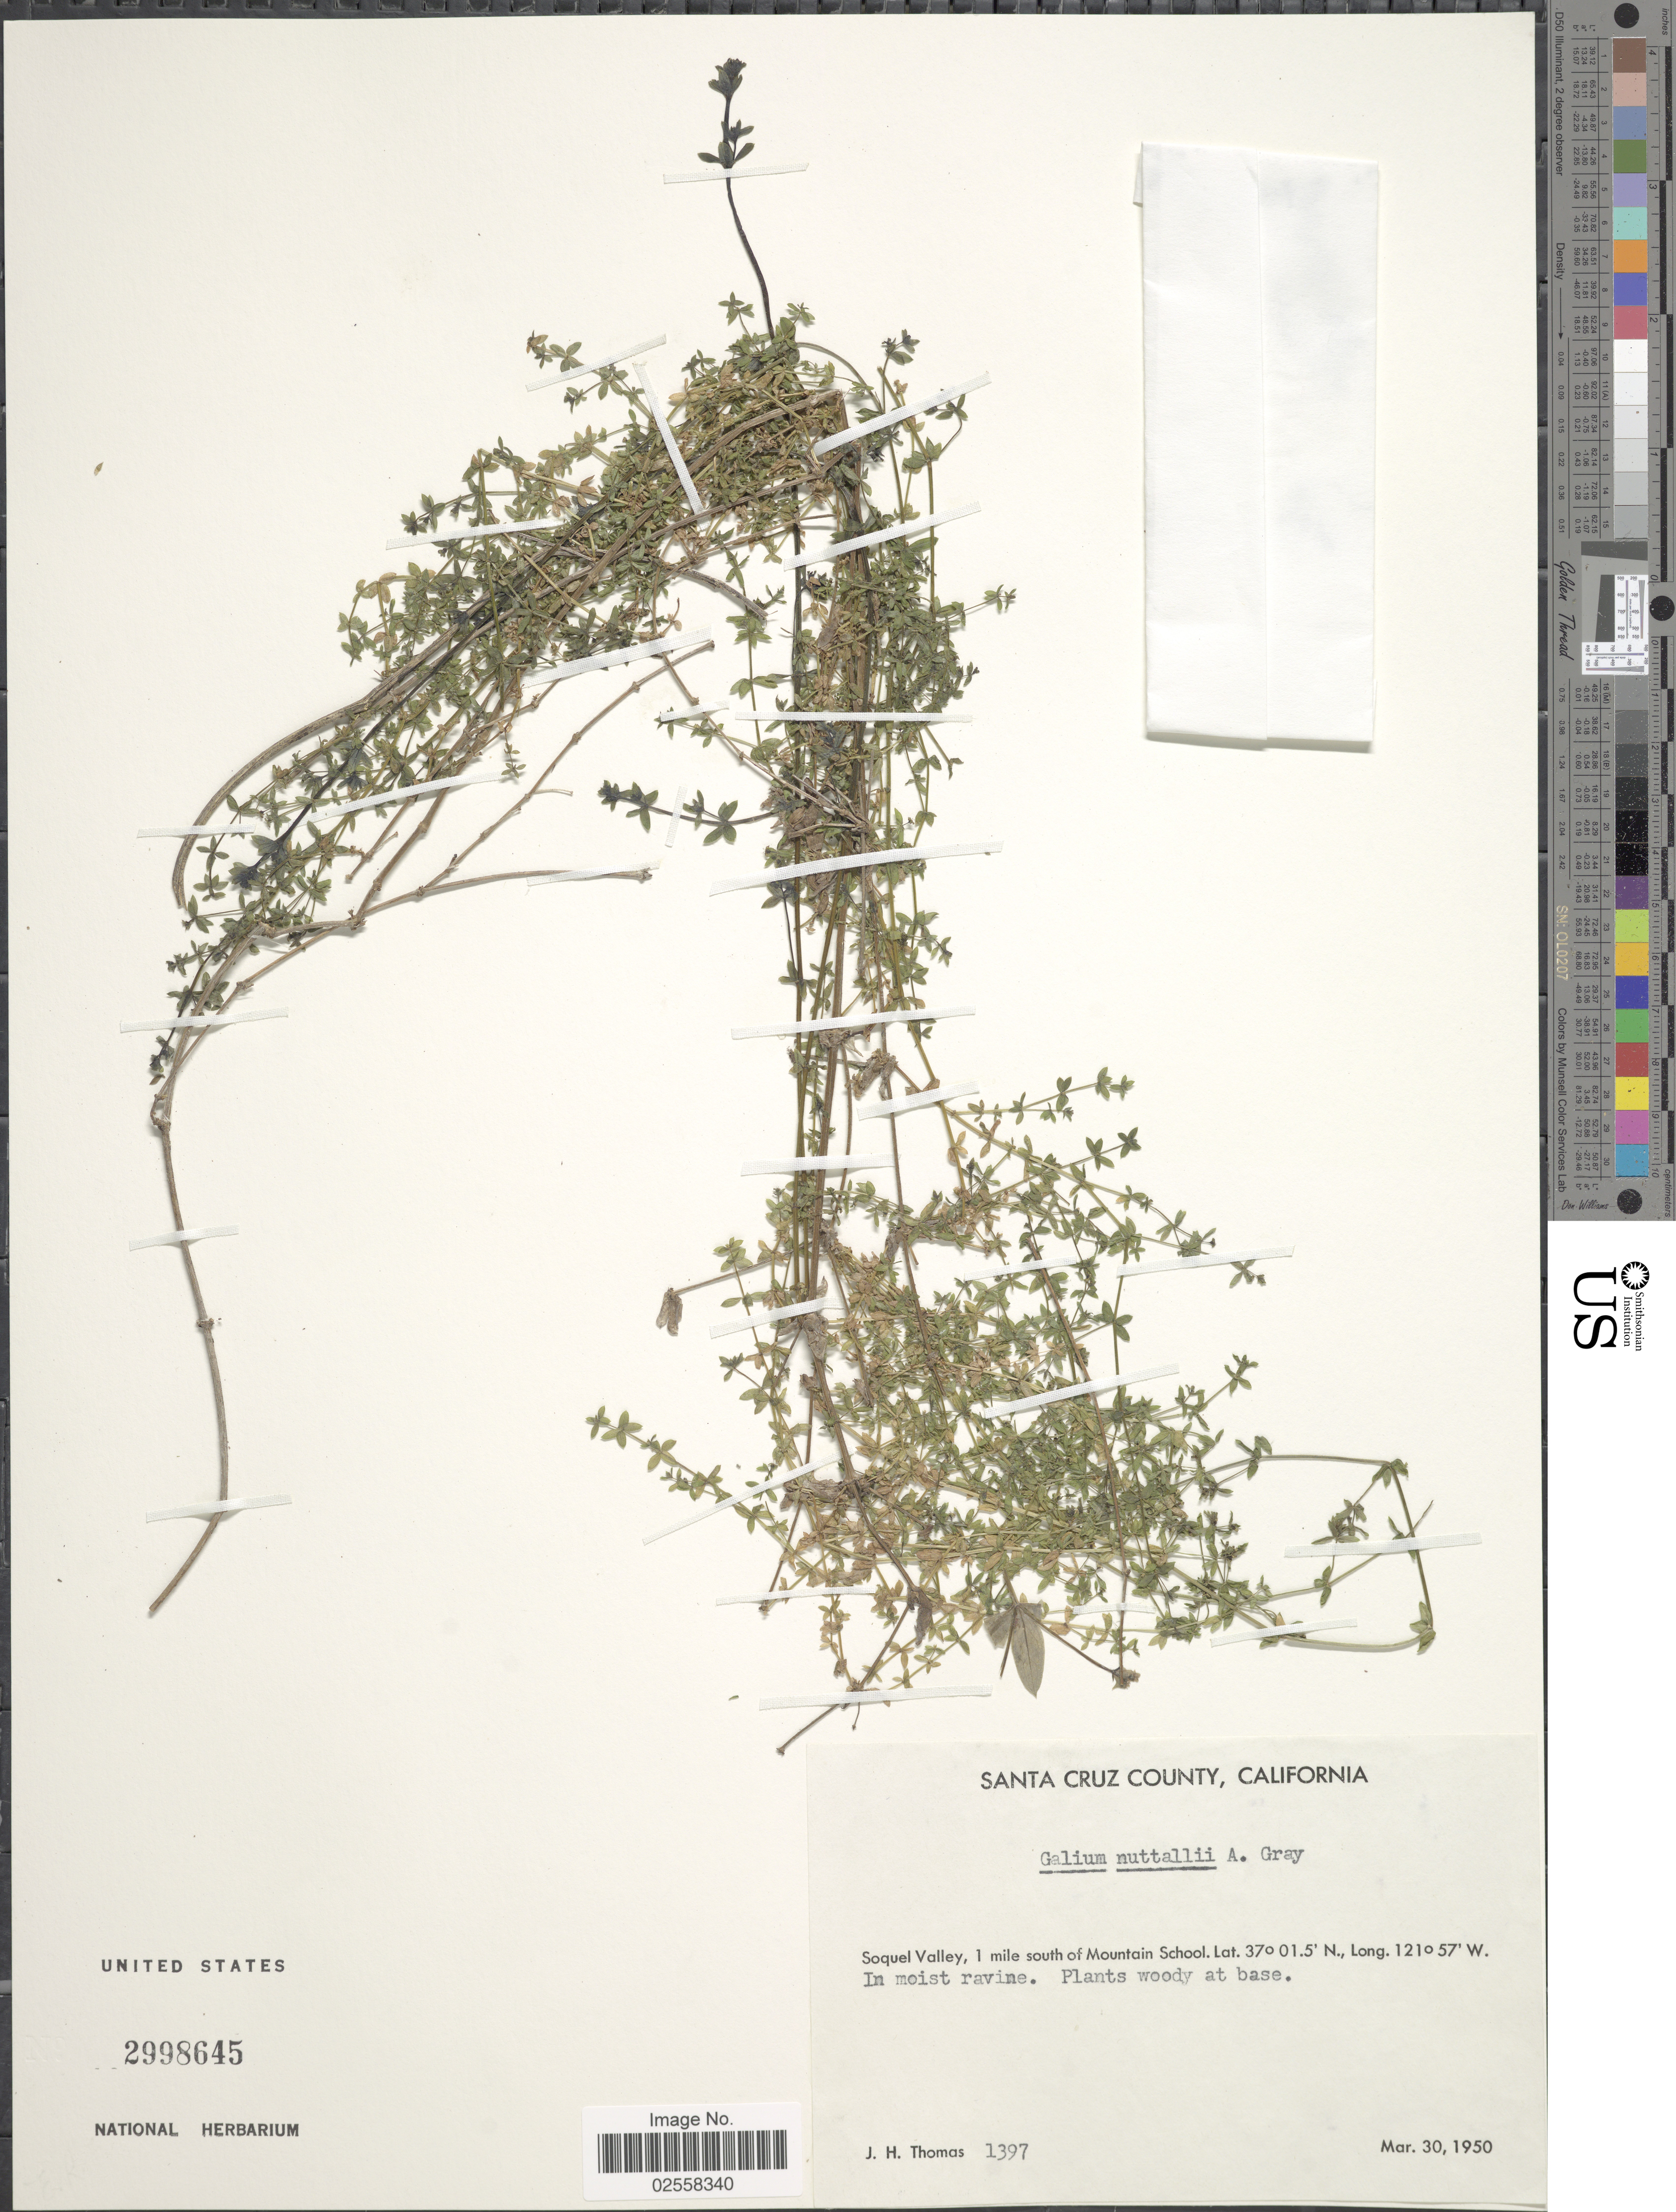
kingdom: Plantae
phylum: Tracheophyta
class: Magnoliopsida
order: Gentianales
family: Rubiaceae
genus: Galium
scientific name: Galium nuttallii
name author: A. Gray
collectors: J. H. Thomas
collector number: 1397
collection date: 1950-03-30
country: United States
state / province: California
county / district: Santa Cruz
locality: Santa Cruz County, Soquel Valley, 1 mile south of Mountain School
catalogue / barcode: US 2998645